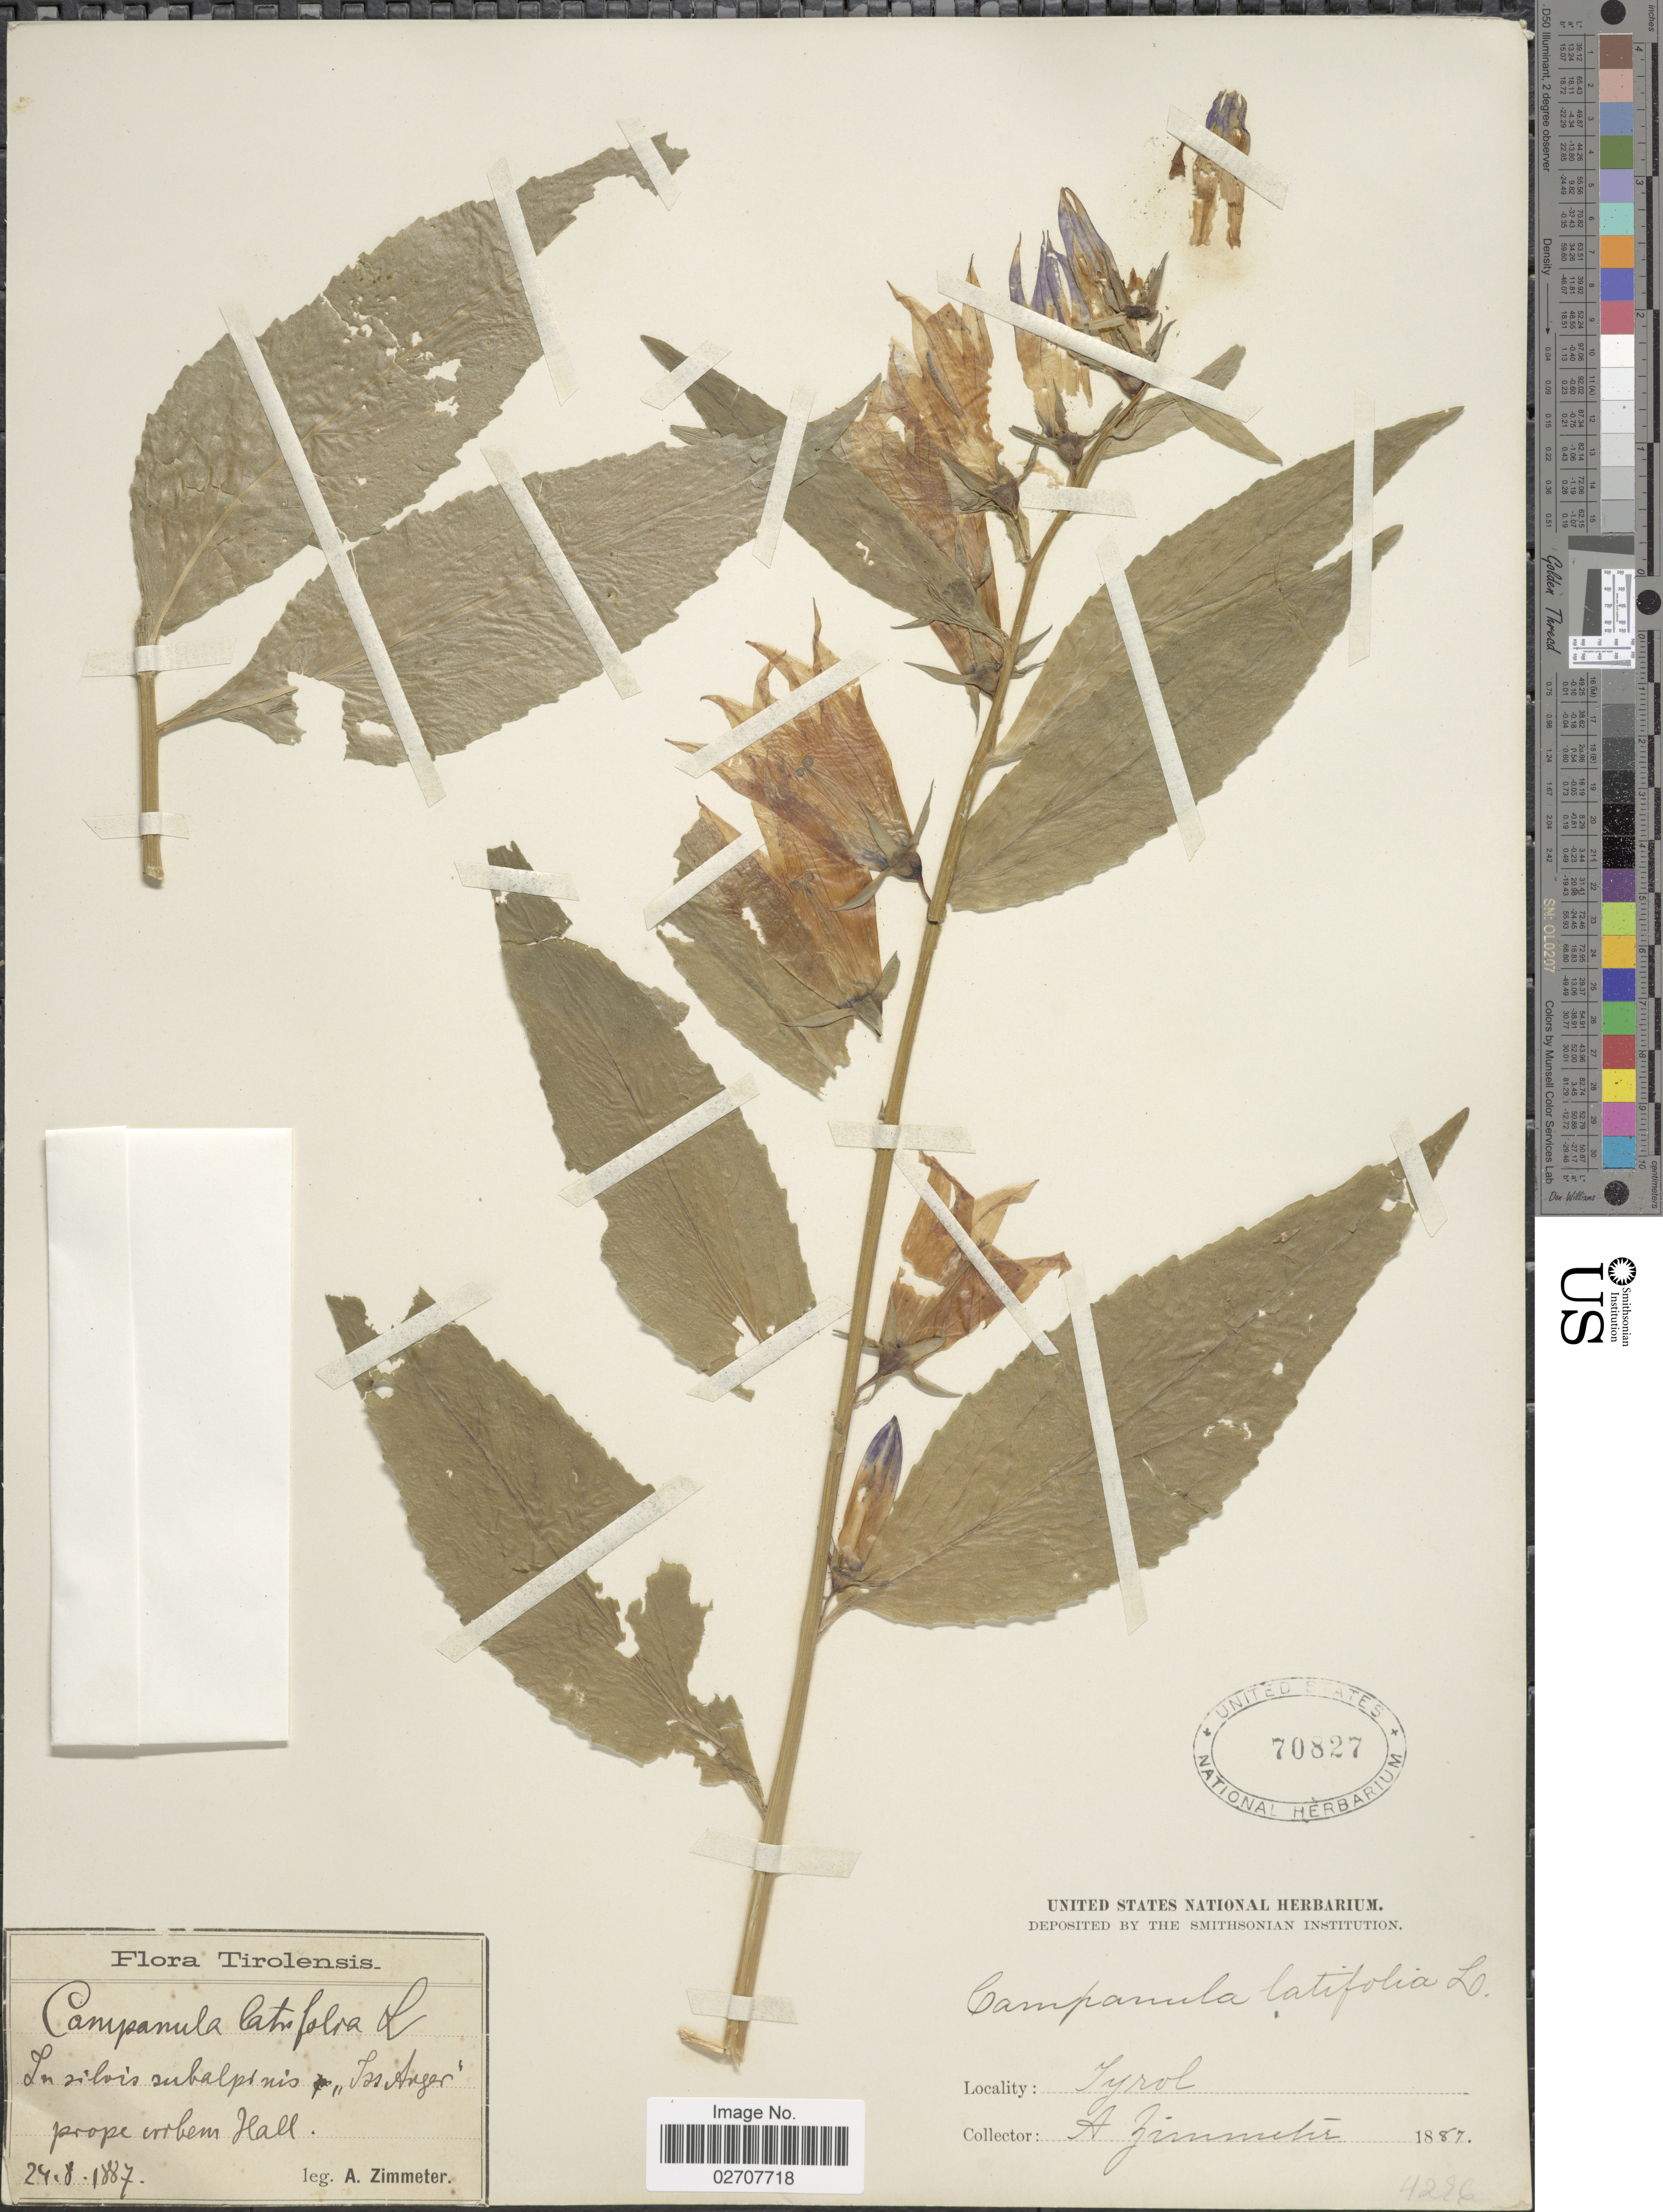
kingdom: Plantae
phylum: Tracheophyta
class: Magnoliopsida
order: Asterales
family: Campanulaceae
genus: Campanula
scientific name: Campanula latifolia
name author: L.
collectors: A. Zimmeter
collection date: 1887-08-24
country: Austria / Italy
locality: Tyrol. In silvis subalpinis "In Anger" prope urbem [interpreted] Hall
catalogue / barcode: US 70827